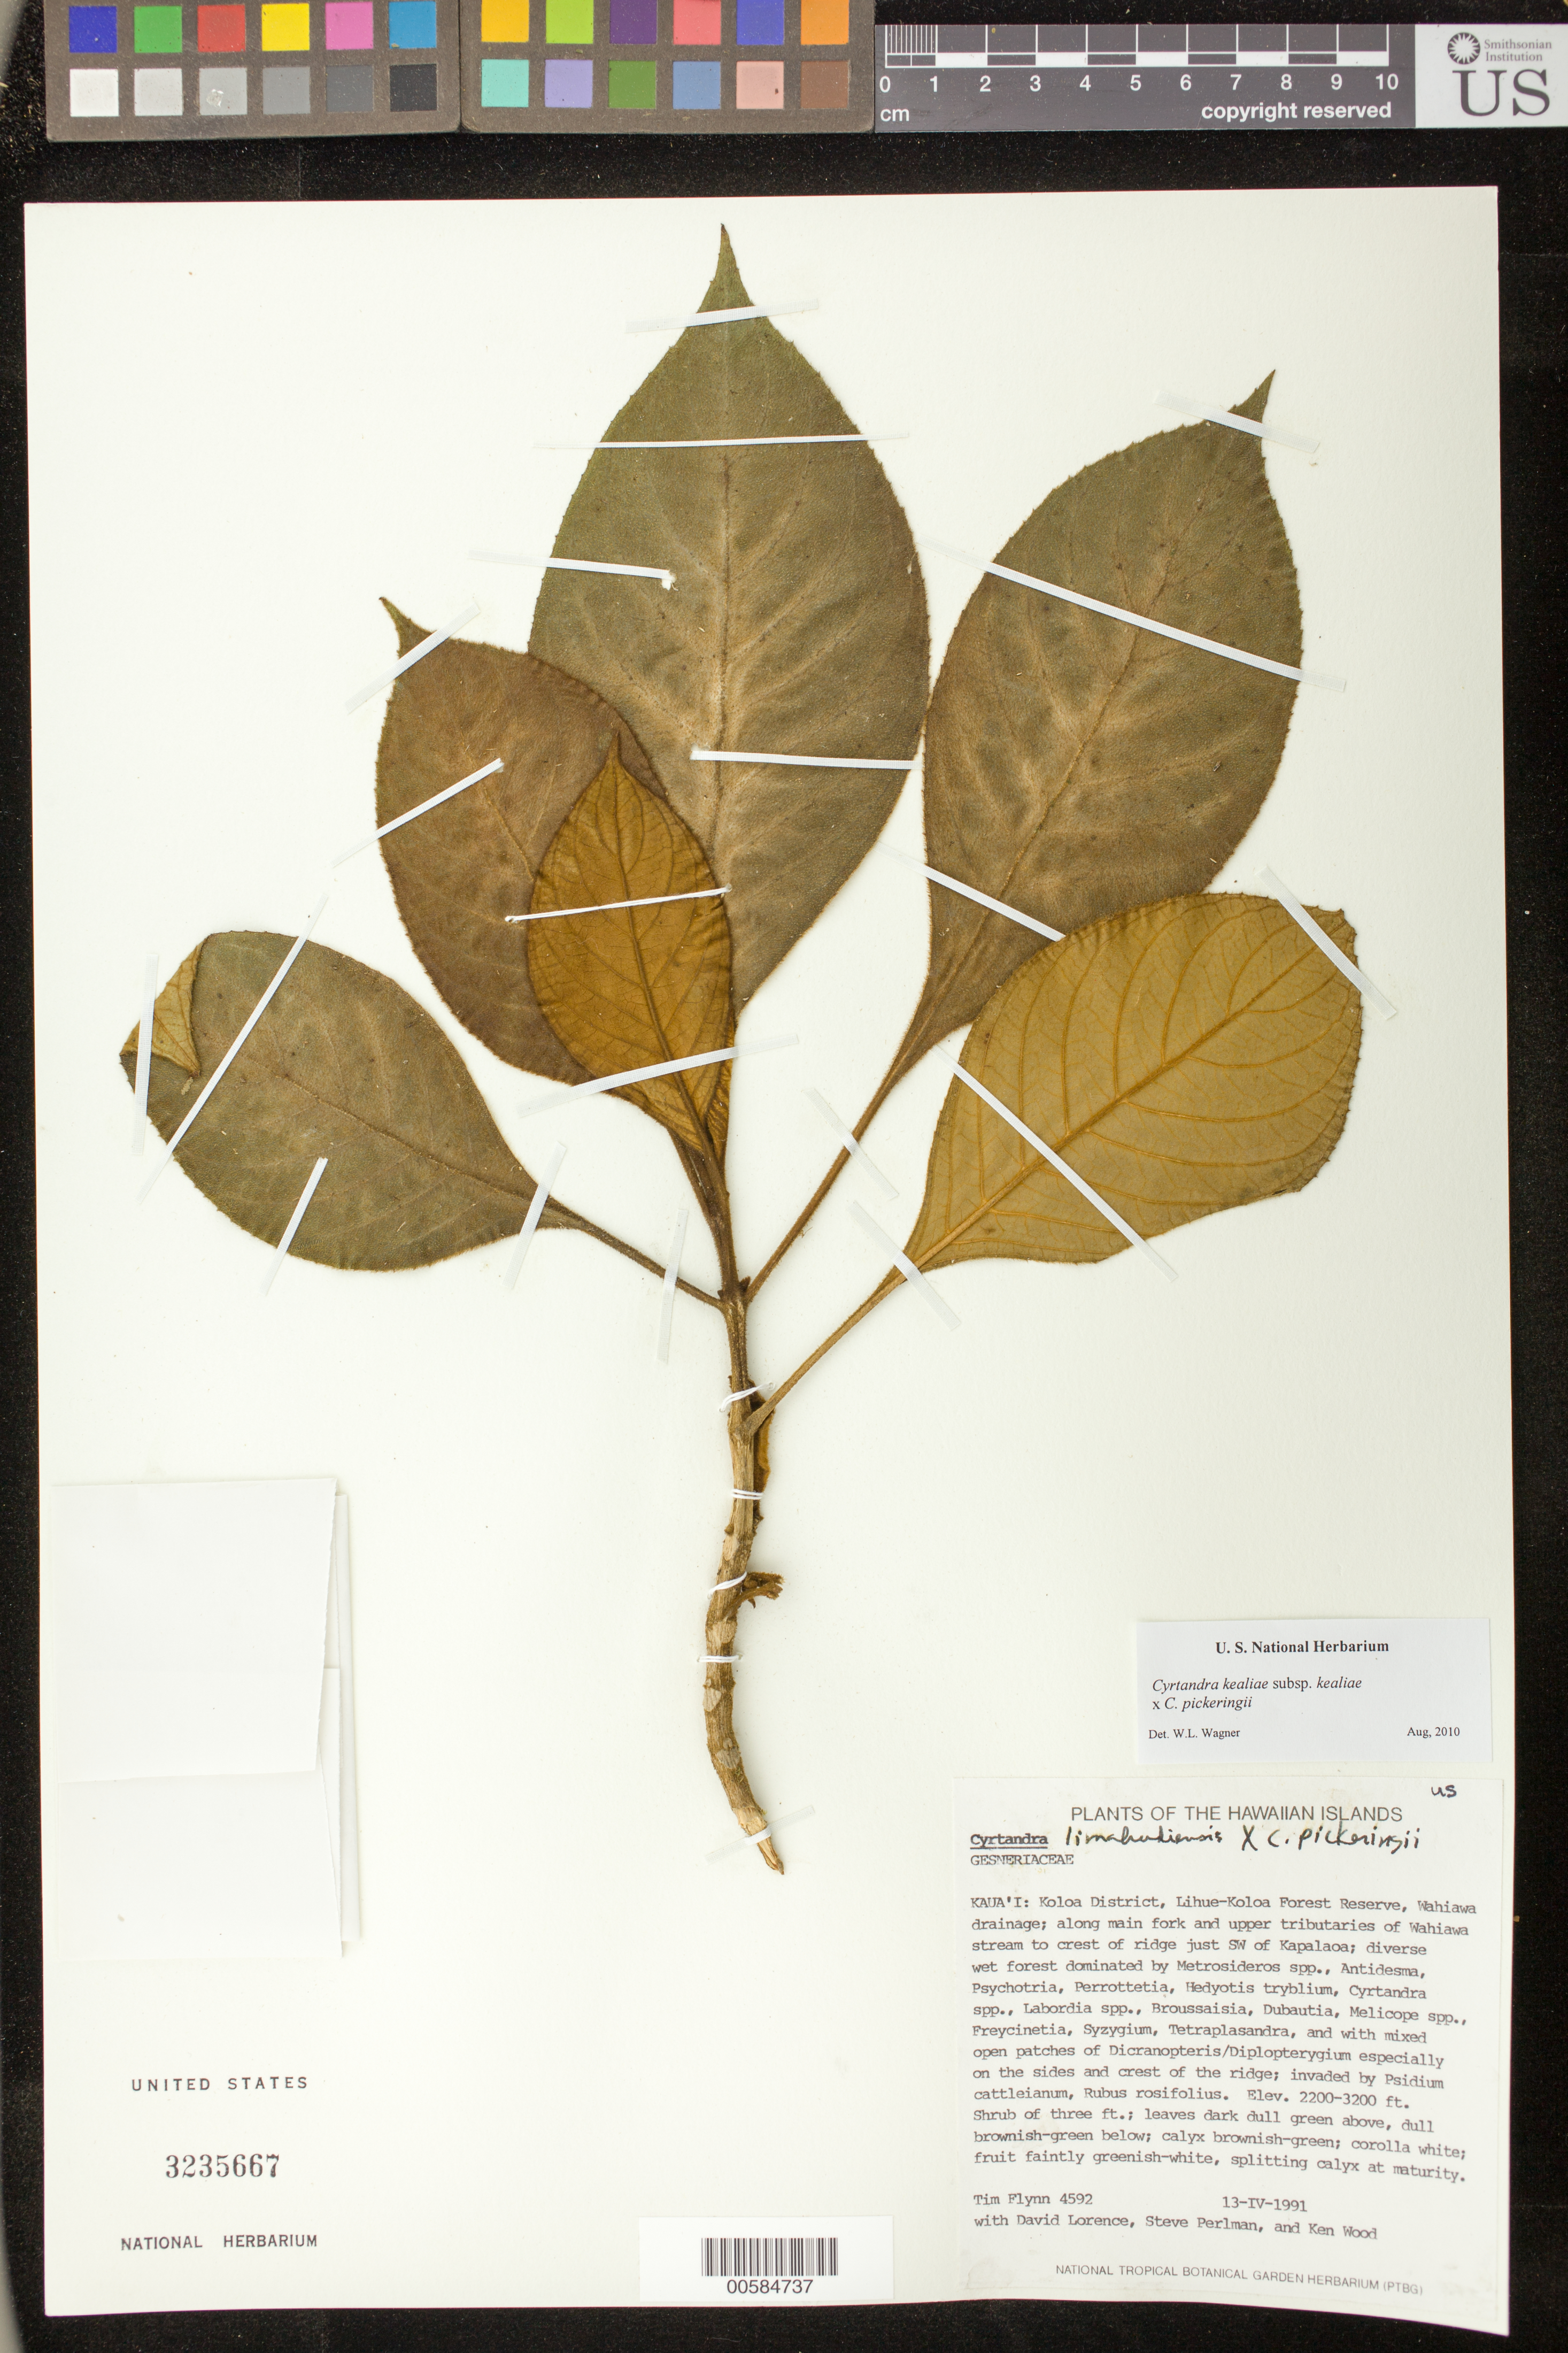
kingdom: Plantae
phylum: Tracheophyta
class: Magnoliopsida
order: Lamiales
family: Gesneriaceae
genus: Cyrtandra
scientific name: Cyrtandra pickeringii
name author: A. Gray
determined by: Wagner, W. L., (BOT), Smithsonian Institution - National Museum of Natural History (UNITED STATES)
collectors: T. W. Flynn, D. Lorence, S. P. Perlman & K. Wood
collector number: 4592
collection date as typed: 13 Apr 1991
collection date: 1991-04-13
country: United States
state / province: Hawaii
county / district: Kauai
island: Kaua'i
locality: Koloa Dist, Lihue-Koloa For Res, Wahiawa drainage; along main fork and upper tributaries of Wahiawa stream to crest of ridge...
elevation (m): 671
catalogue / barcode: US 3235667